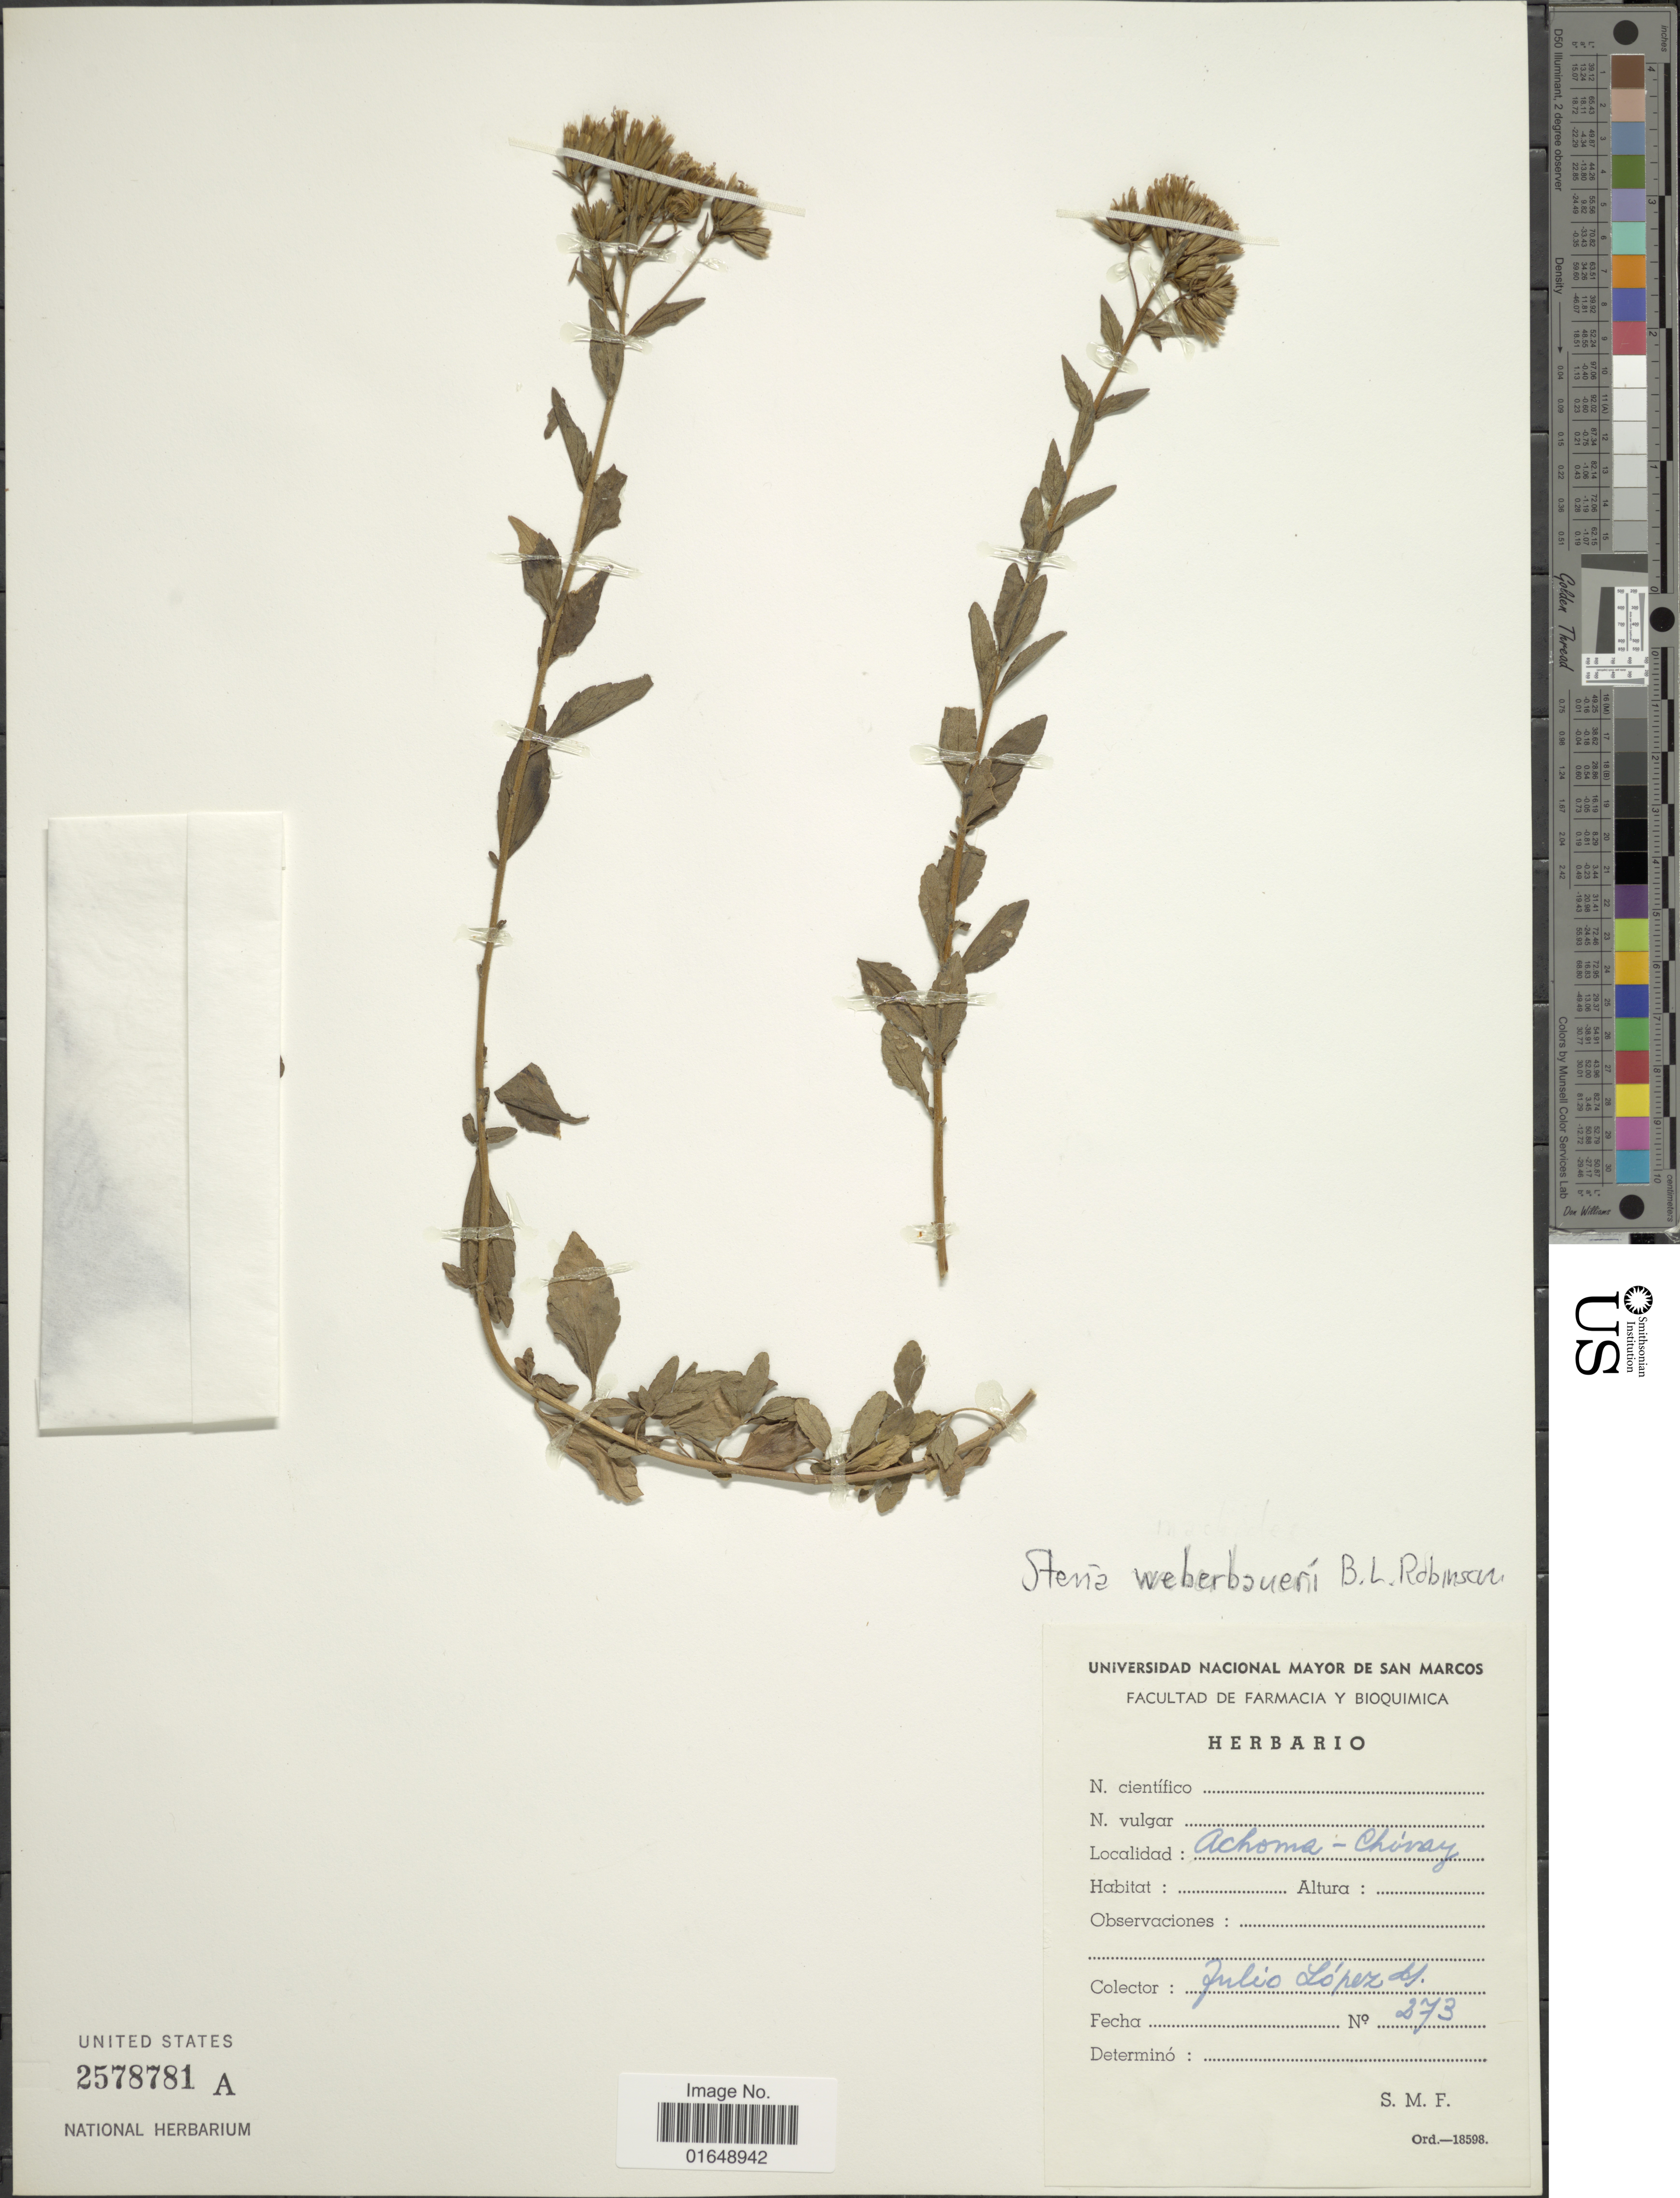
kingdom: Plantae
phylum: Tracheophyta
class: Magnoliopsida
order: Asterales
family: Asteraceae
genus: Stevia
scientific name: Stevia weberbaueri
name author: B.L. Rob.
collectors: J. Lopez M.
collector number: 273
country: Peru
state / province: Arequipa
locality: Achoma - Chivay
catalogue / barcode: US 2578781A